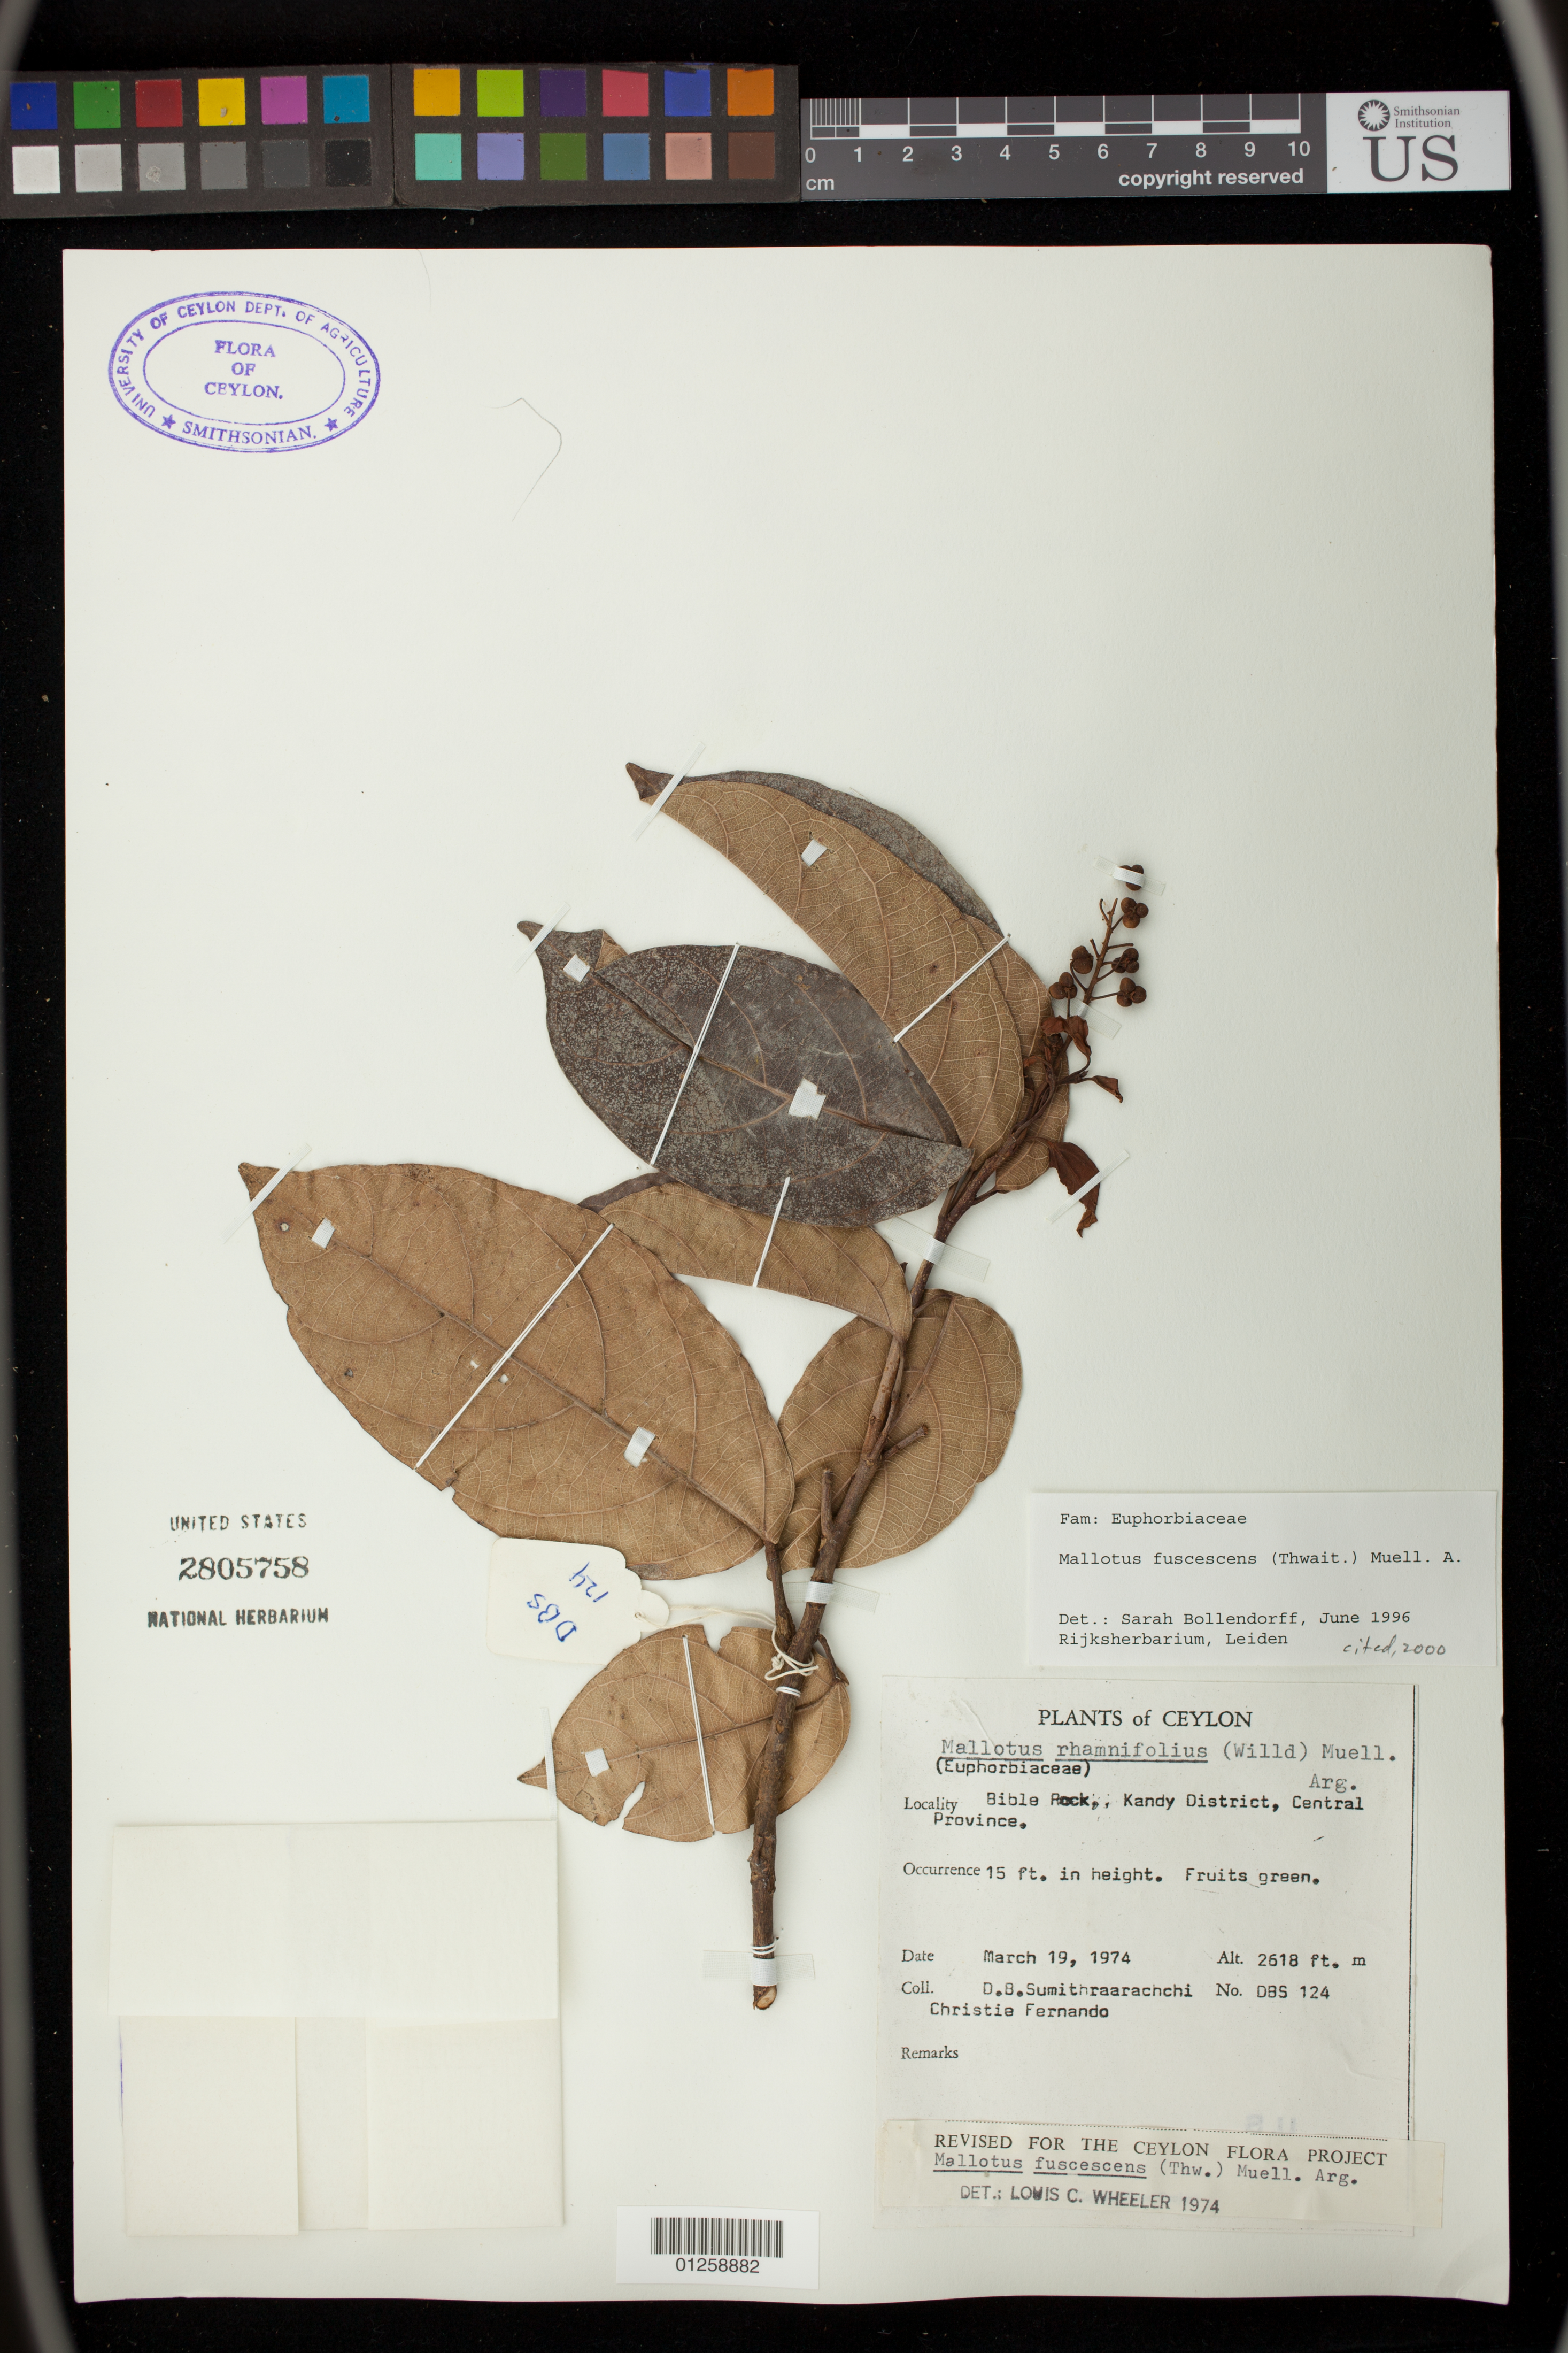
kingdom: Plantae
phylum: Tracheophyta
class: Magnoliopsida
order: Malpighiales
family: Euphorbiaceae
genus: Mallotus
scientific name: Mallotus fuscescens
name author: (Thwaites) Müll. Arg.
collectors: D. B. Sumithraarachchi & C. Fernando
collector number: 124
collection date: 1974-03-19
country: Sri Lanka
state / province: Sabaragamuwa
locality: Kandy, Bible Rock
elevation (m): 798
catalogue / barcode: US 2805758